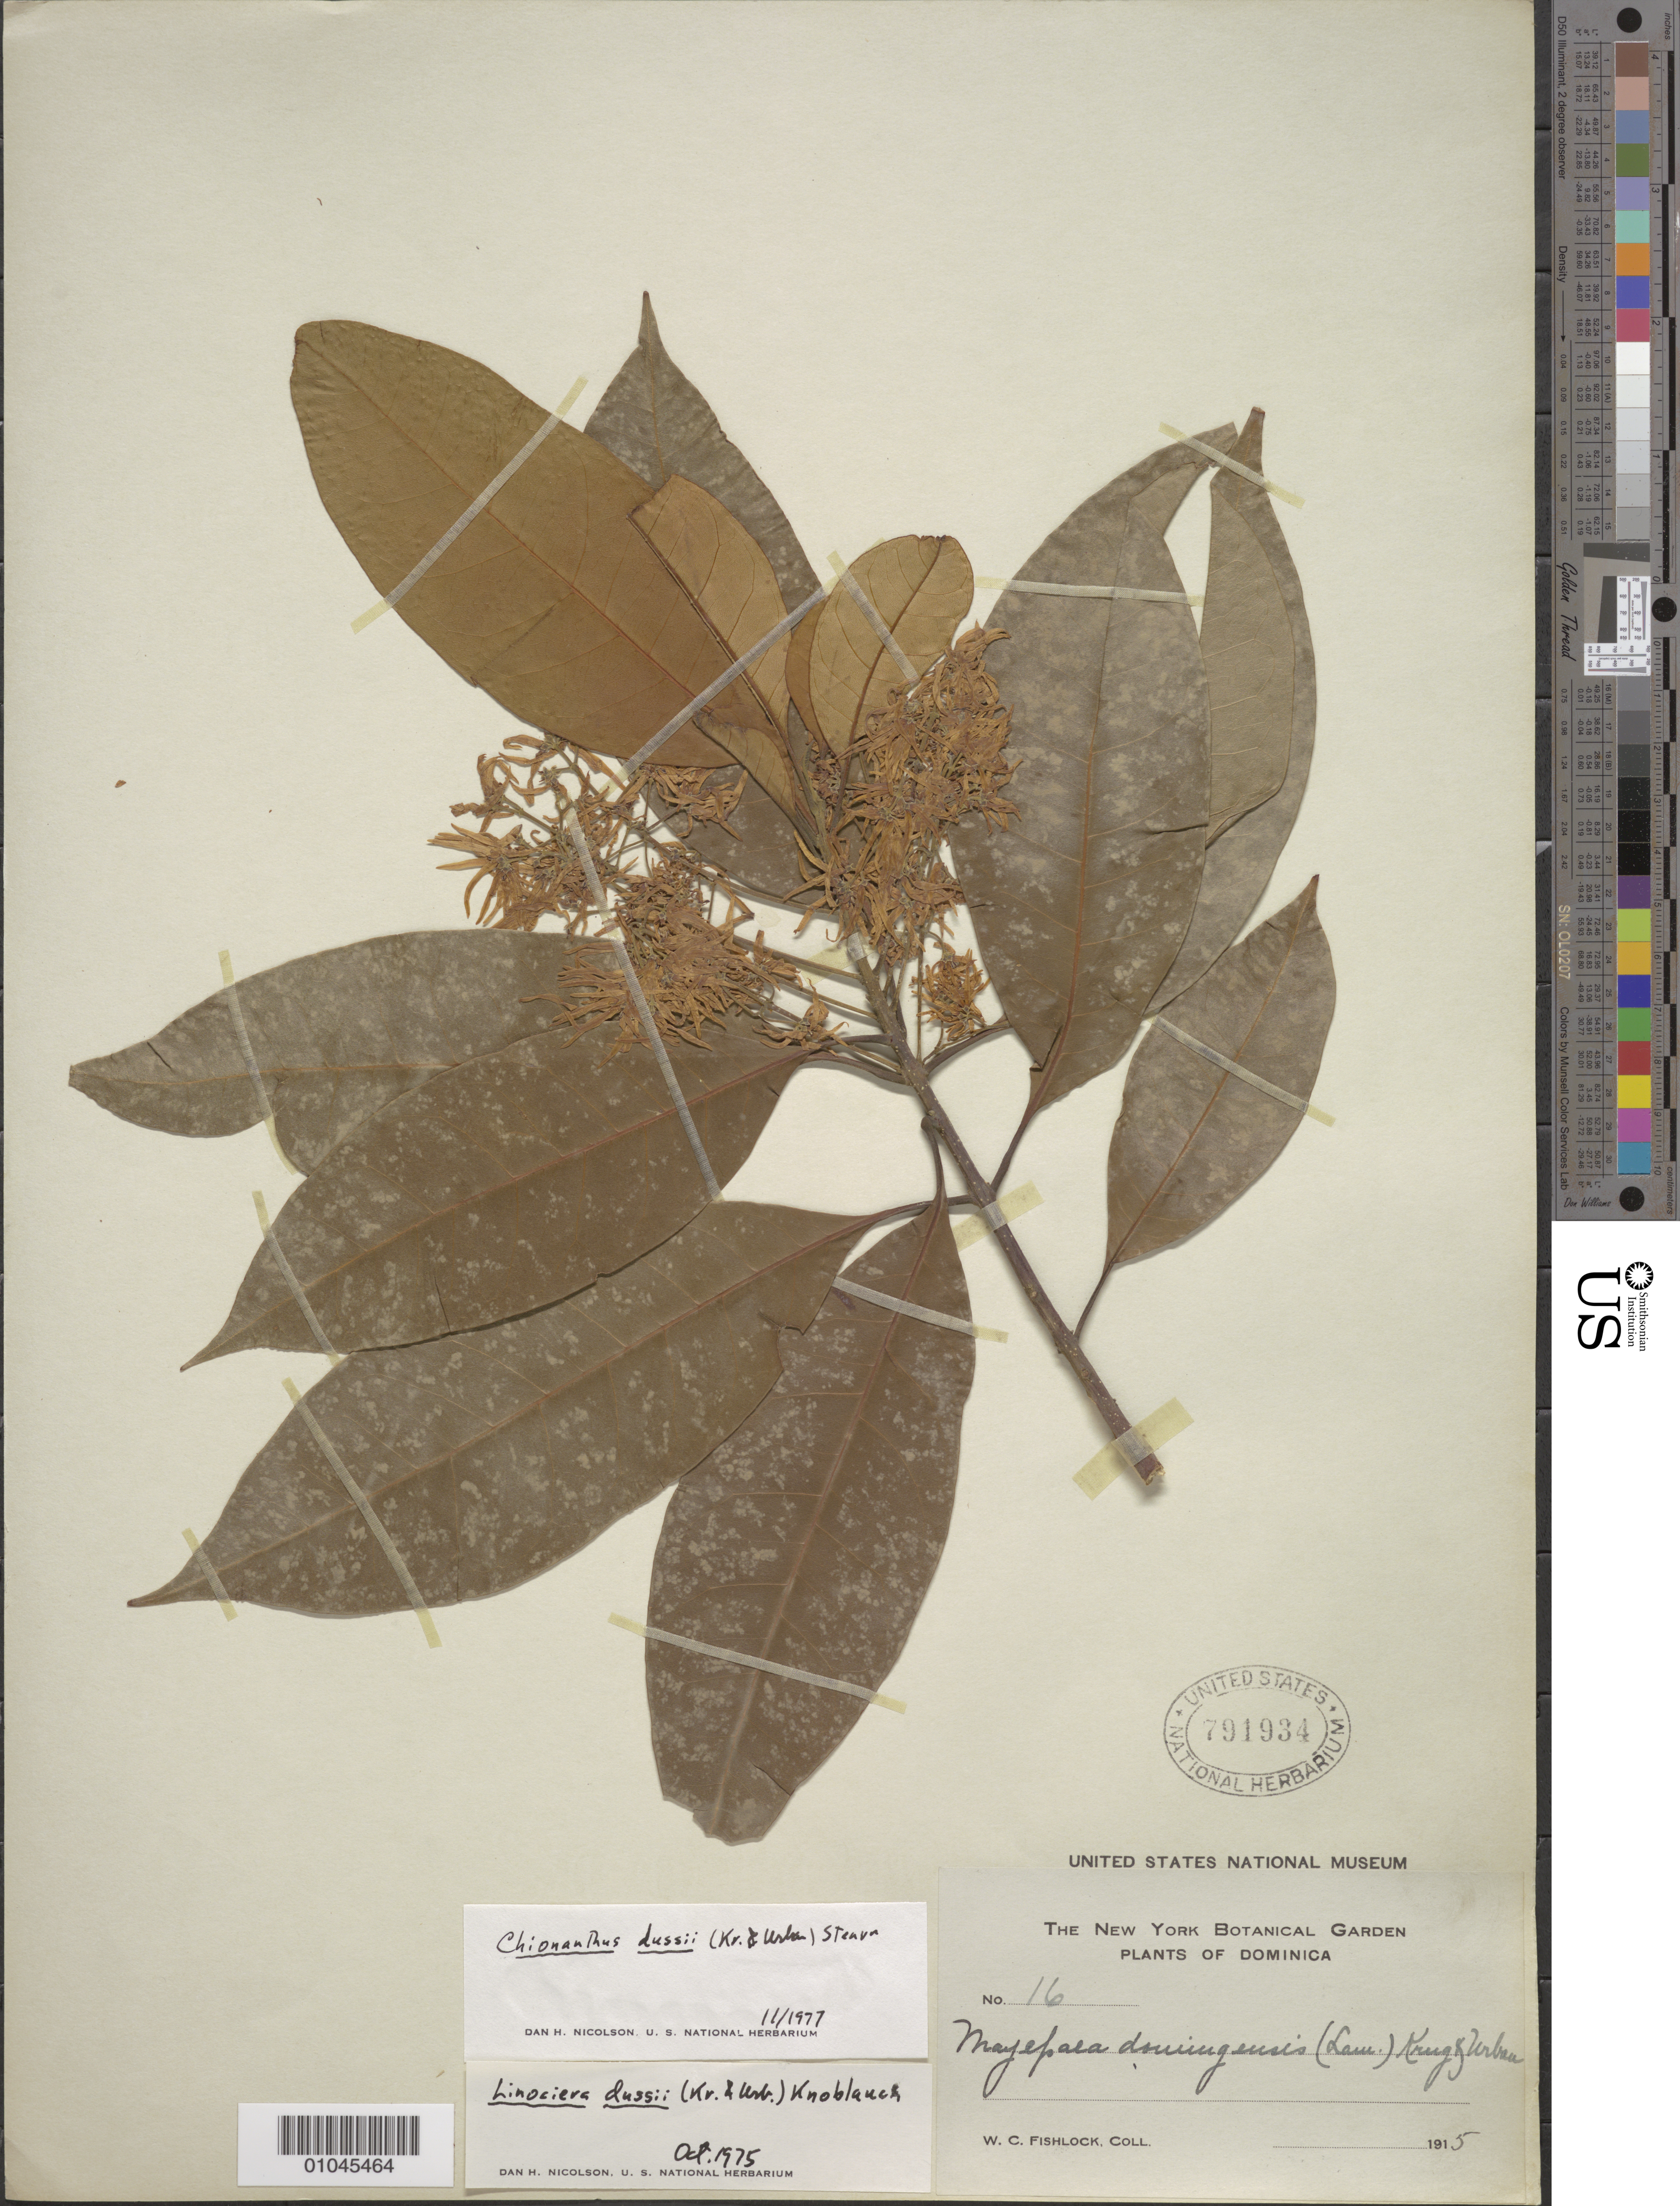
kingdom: Plantae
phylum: Tracheophyta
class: Magnoliopsida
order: Lamiales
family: Oleaceae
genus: Chionanthus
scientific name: Chionanthus dussii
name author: (Krug & Urb.) Stearn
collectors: W. Fishlock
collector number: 16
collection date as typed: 1915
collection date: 1915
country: Dominica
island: Dominica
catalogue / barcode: US 791934